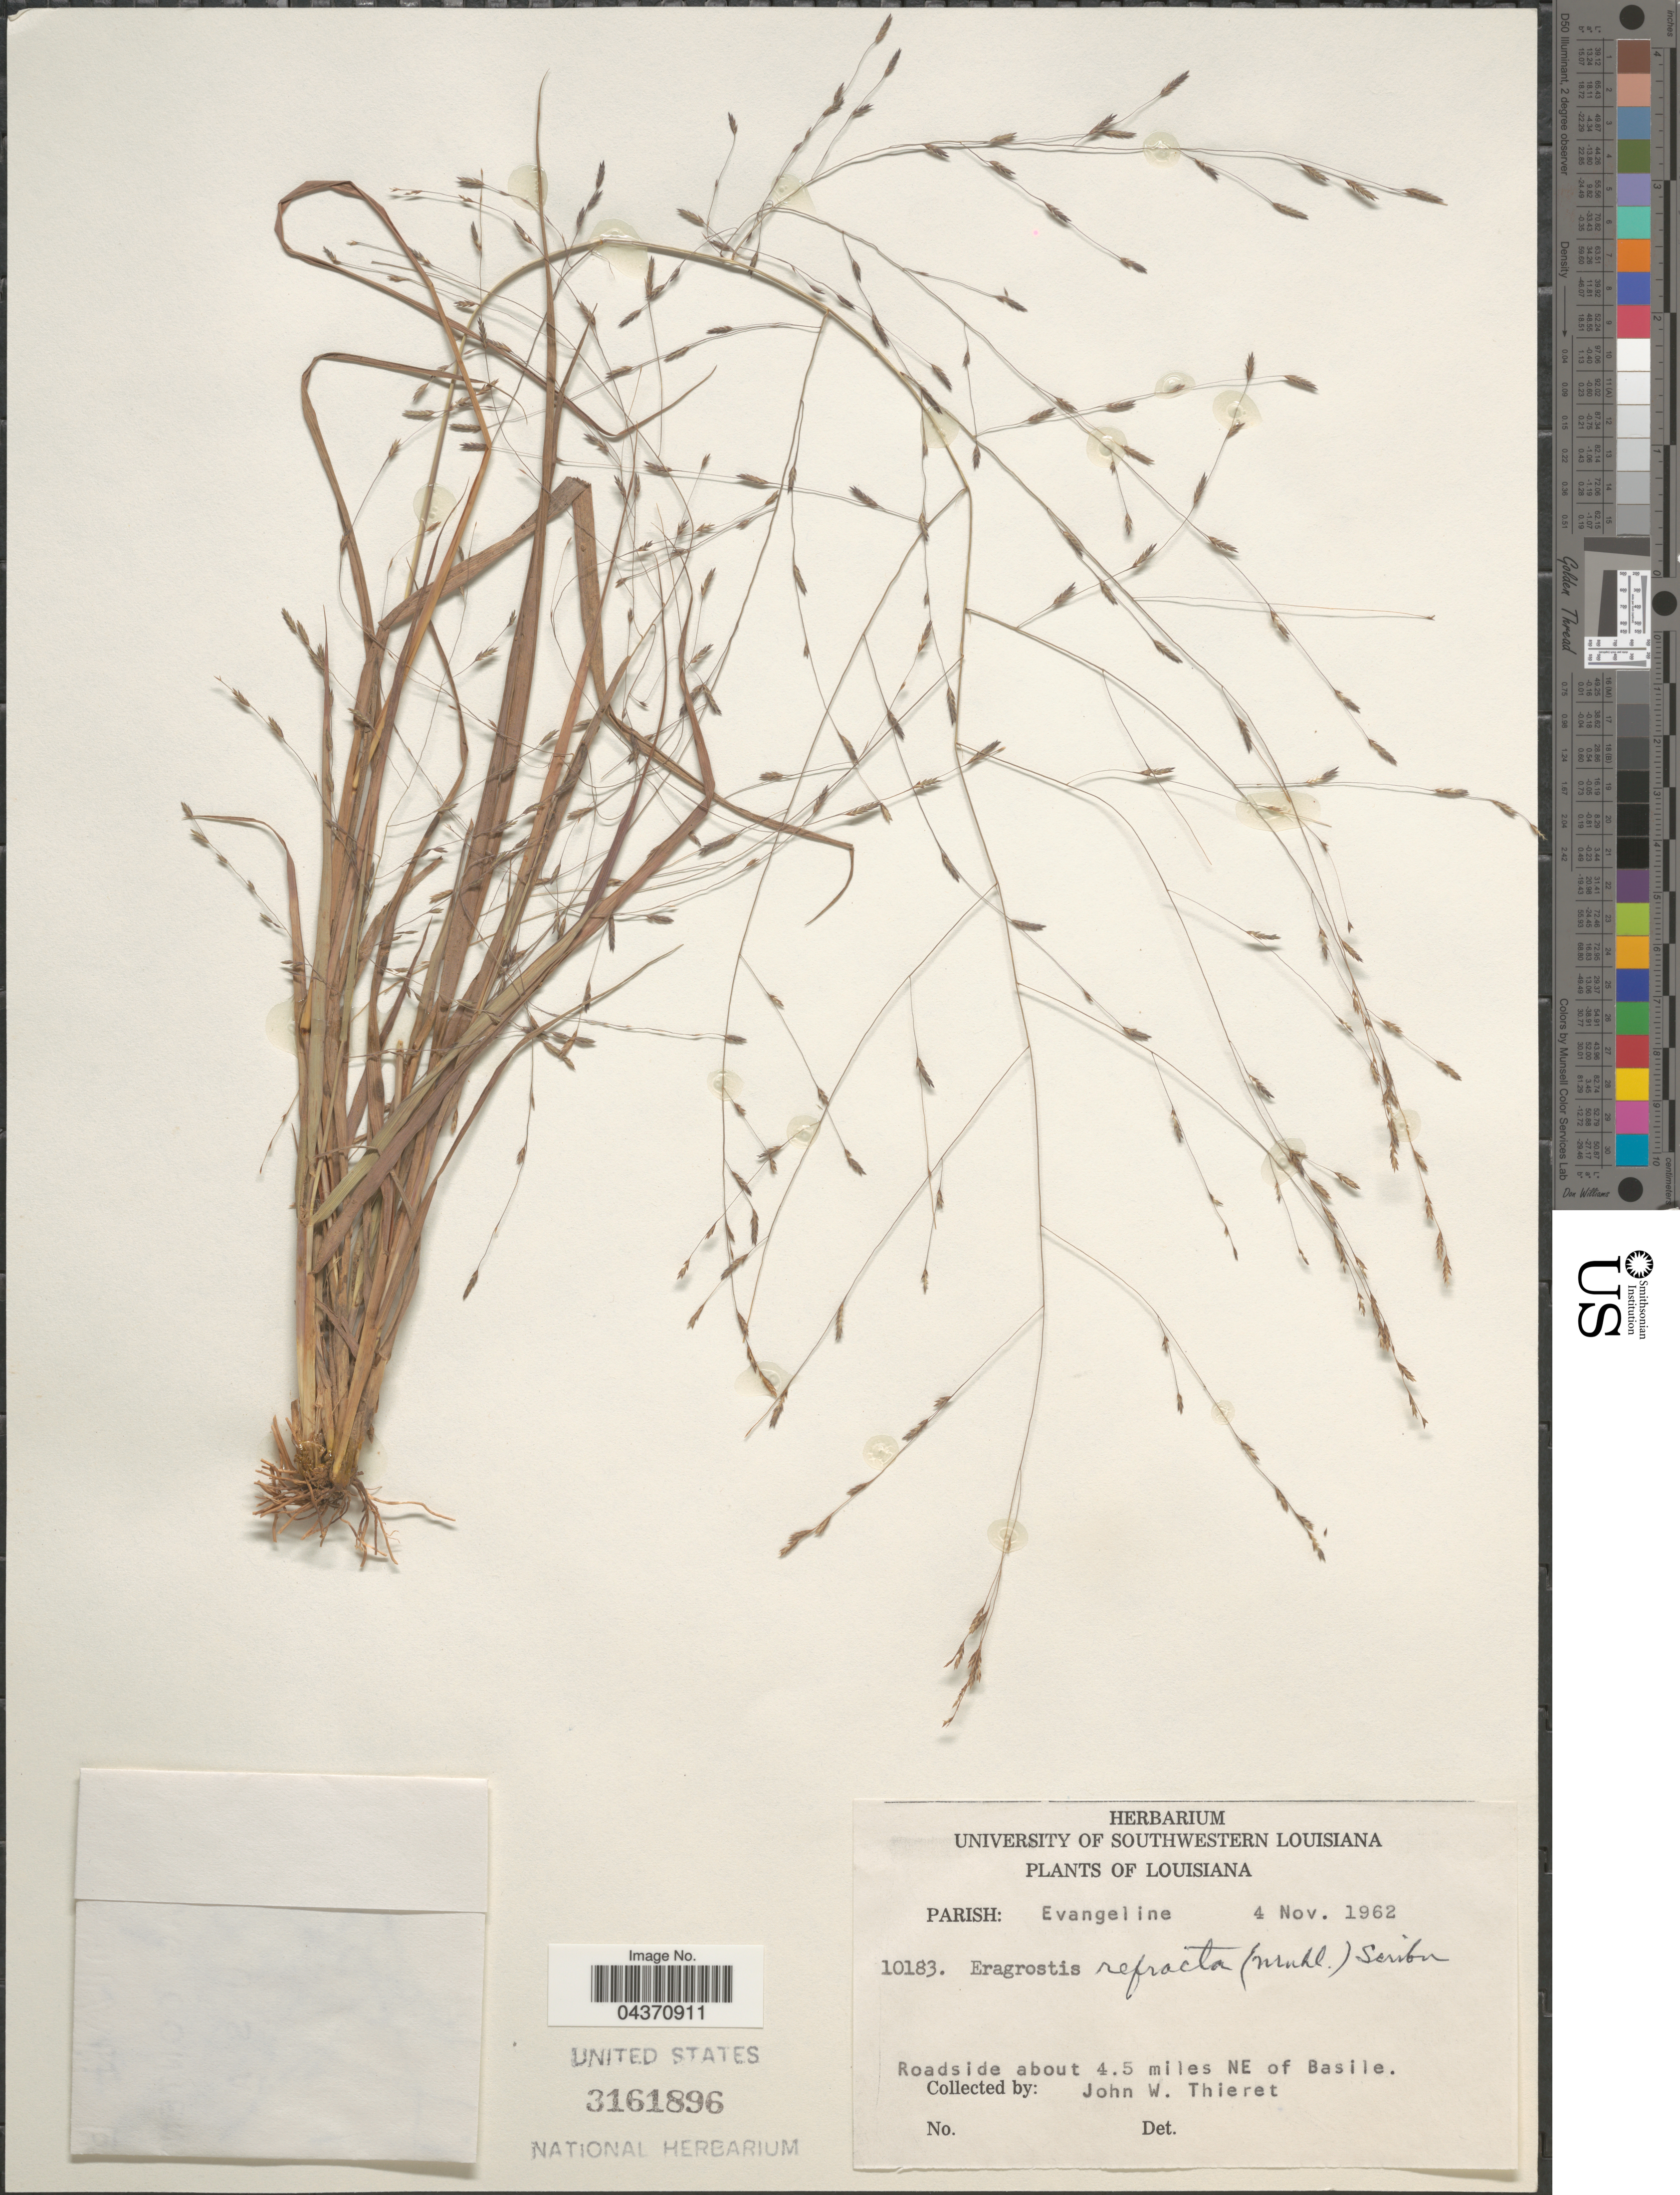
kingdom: Plantae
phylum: Tracheophyta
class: Liliopsida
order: Poales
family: Poaceae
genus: Eragrostis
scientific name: Eragrostis refracta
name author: (Muhl.) Scribn.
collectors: J. W. Thieret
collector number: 10183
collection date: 1962-11-04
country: United States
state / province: Louisiana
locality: Parish: Evangeline. Roadside about 4.5 miles NE of Basile.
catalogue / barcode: US 3161896